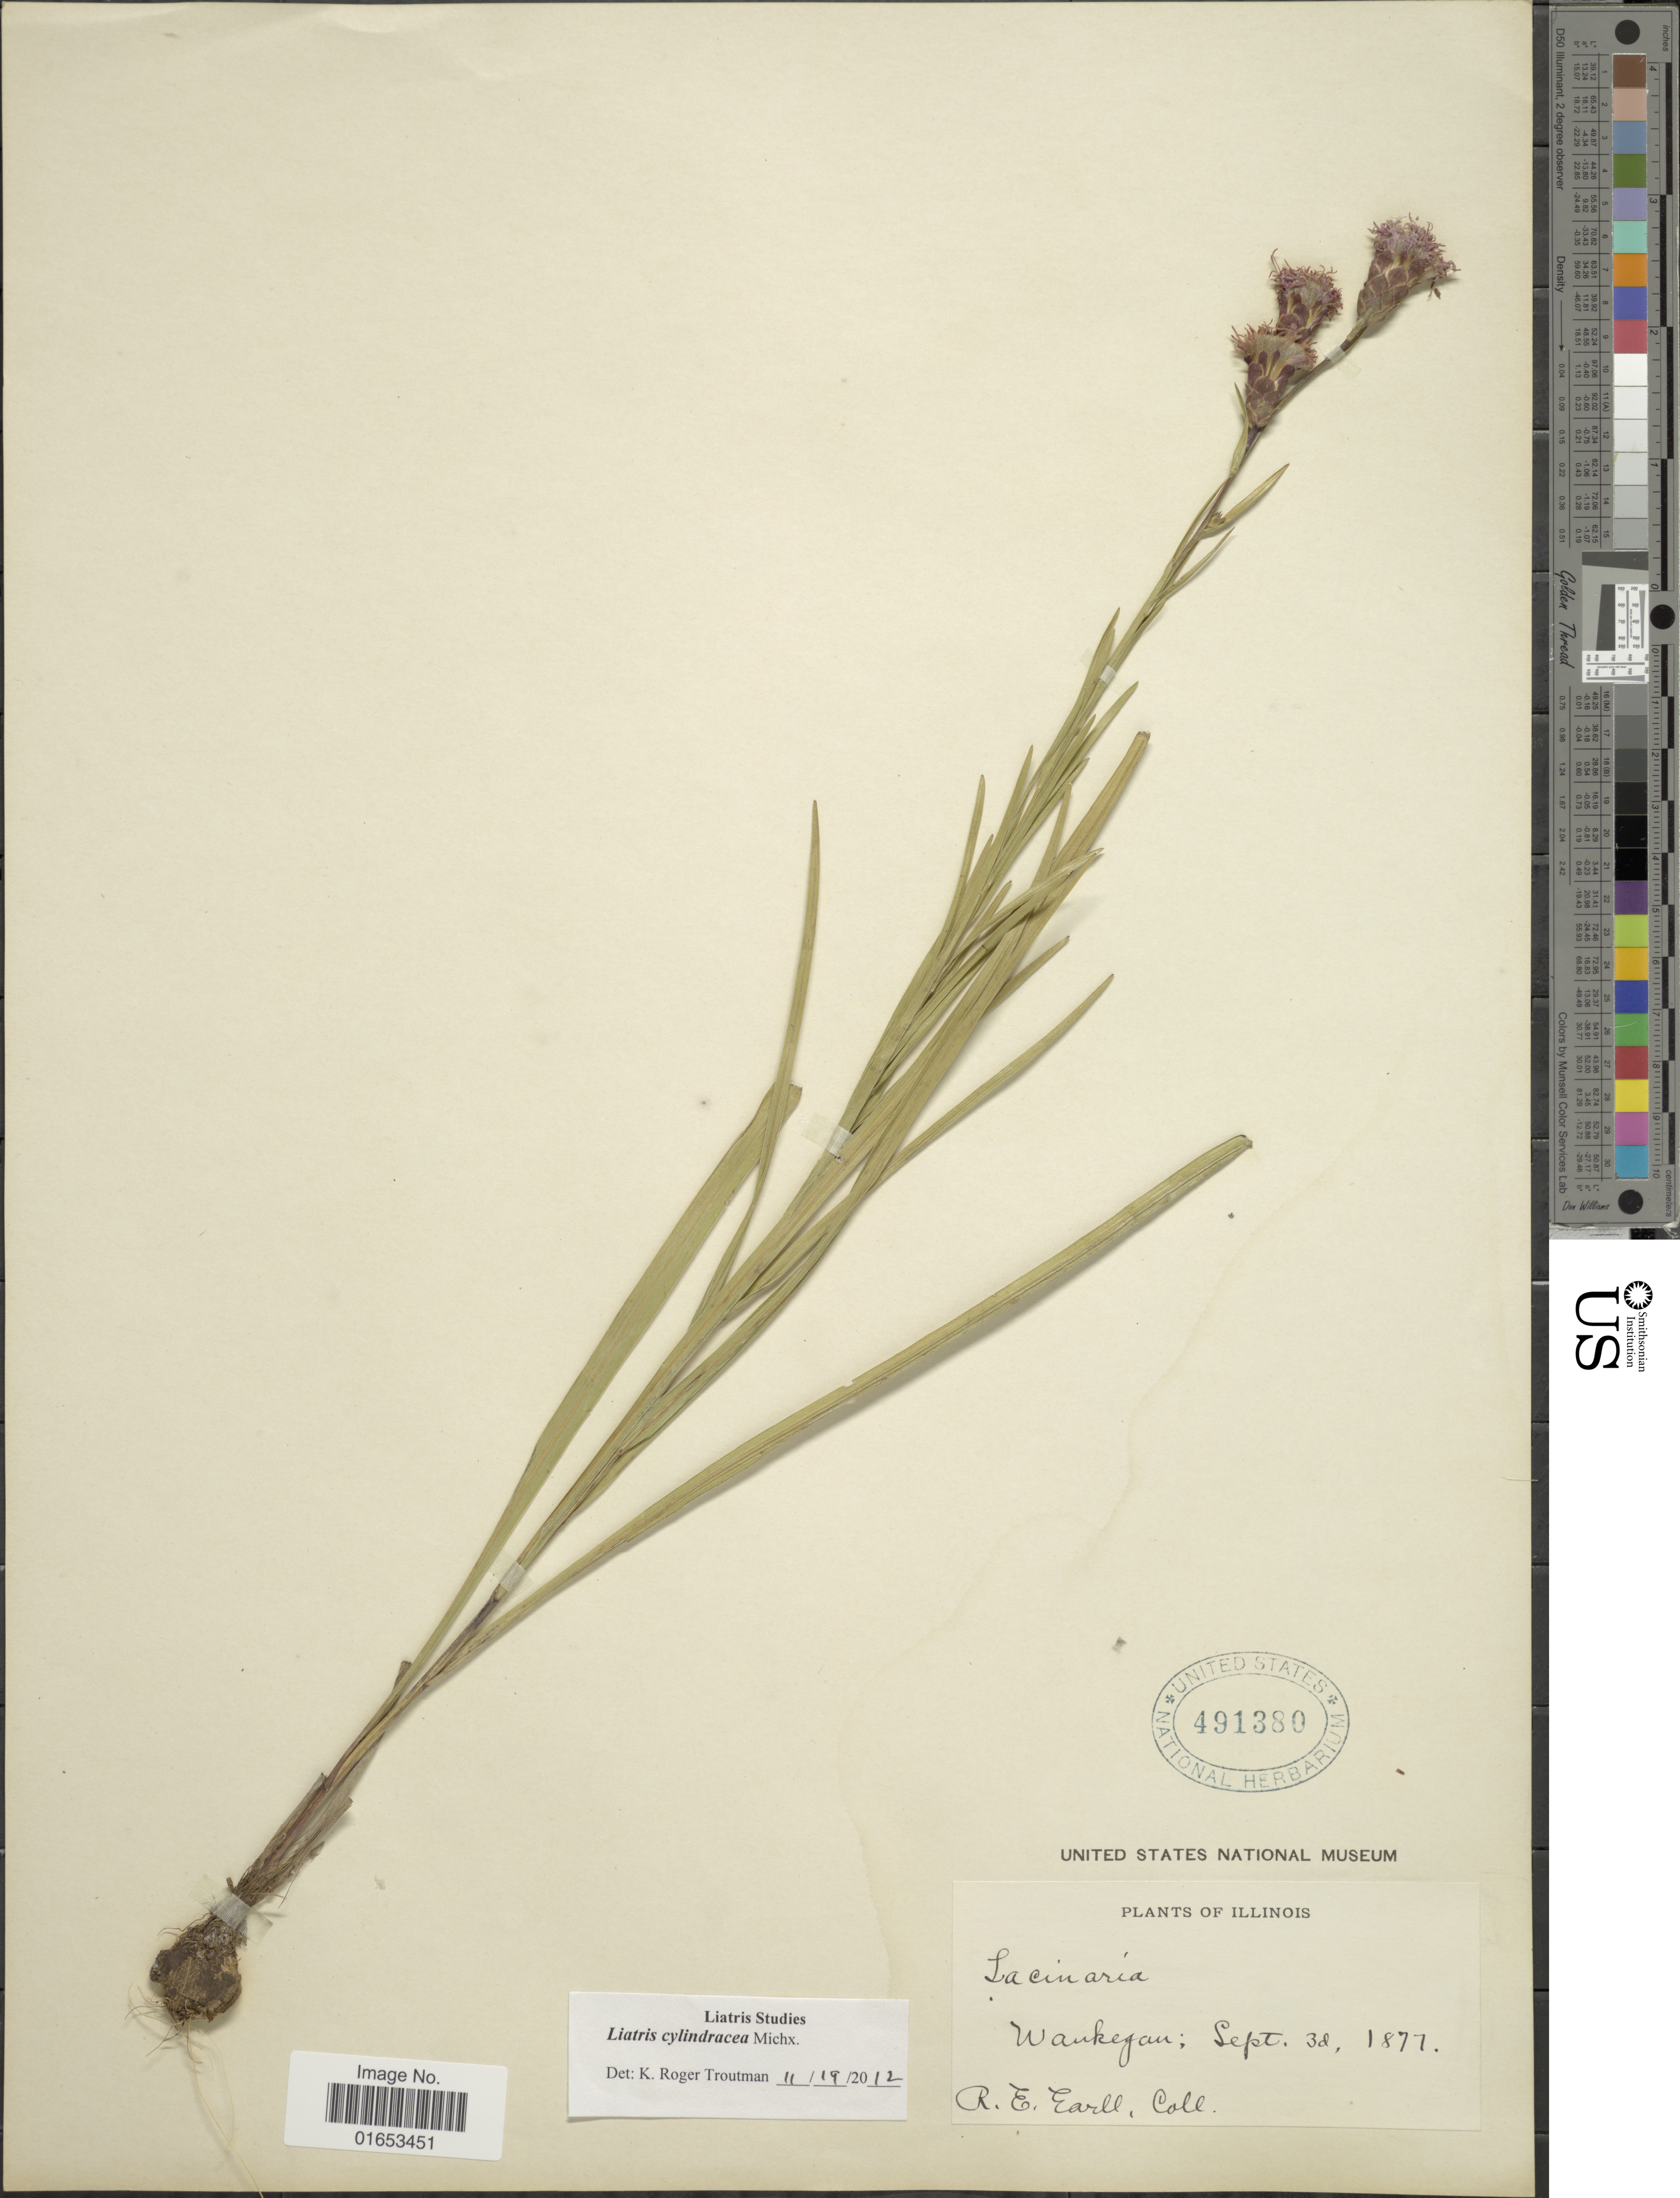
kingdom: Plantae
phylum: Tracheophyta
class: Magnoliopsida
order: Asterales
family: Asteraceae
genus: Liatris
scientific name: Liatris cylindracea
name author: Michaux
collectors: R. Earll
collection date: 1877-09-03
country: United States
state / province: Illinois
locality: Waukegan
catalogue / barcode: US 491380